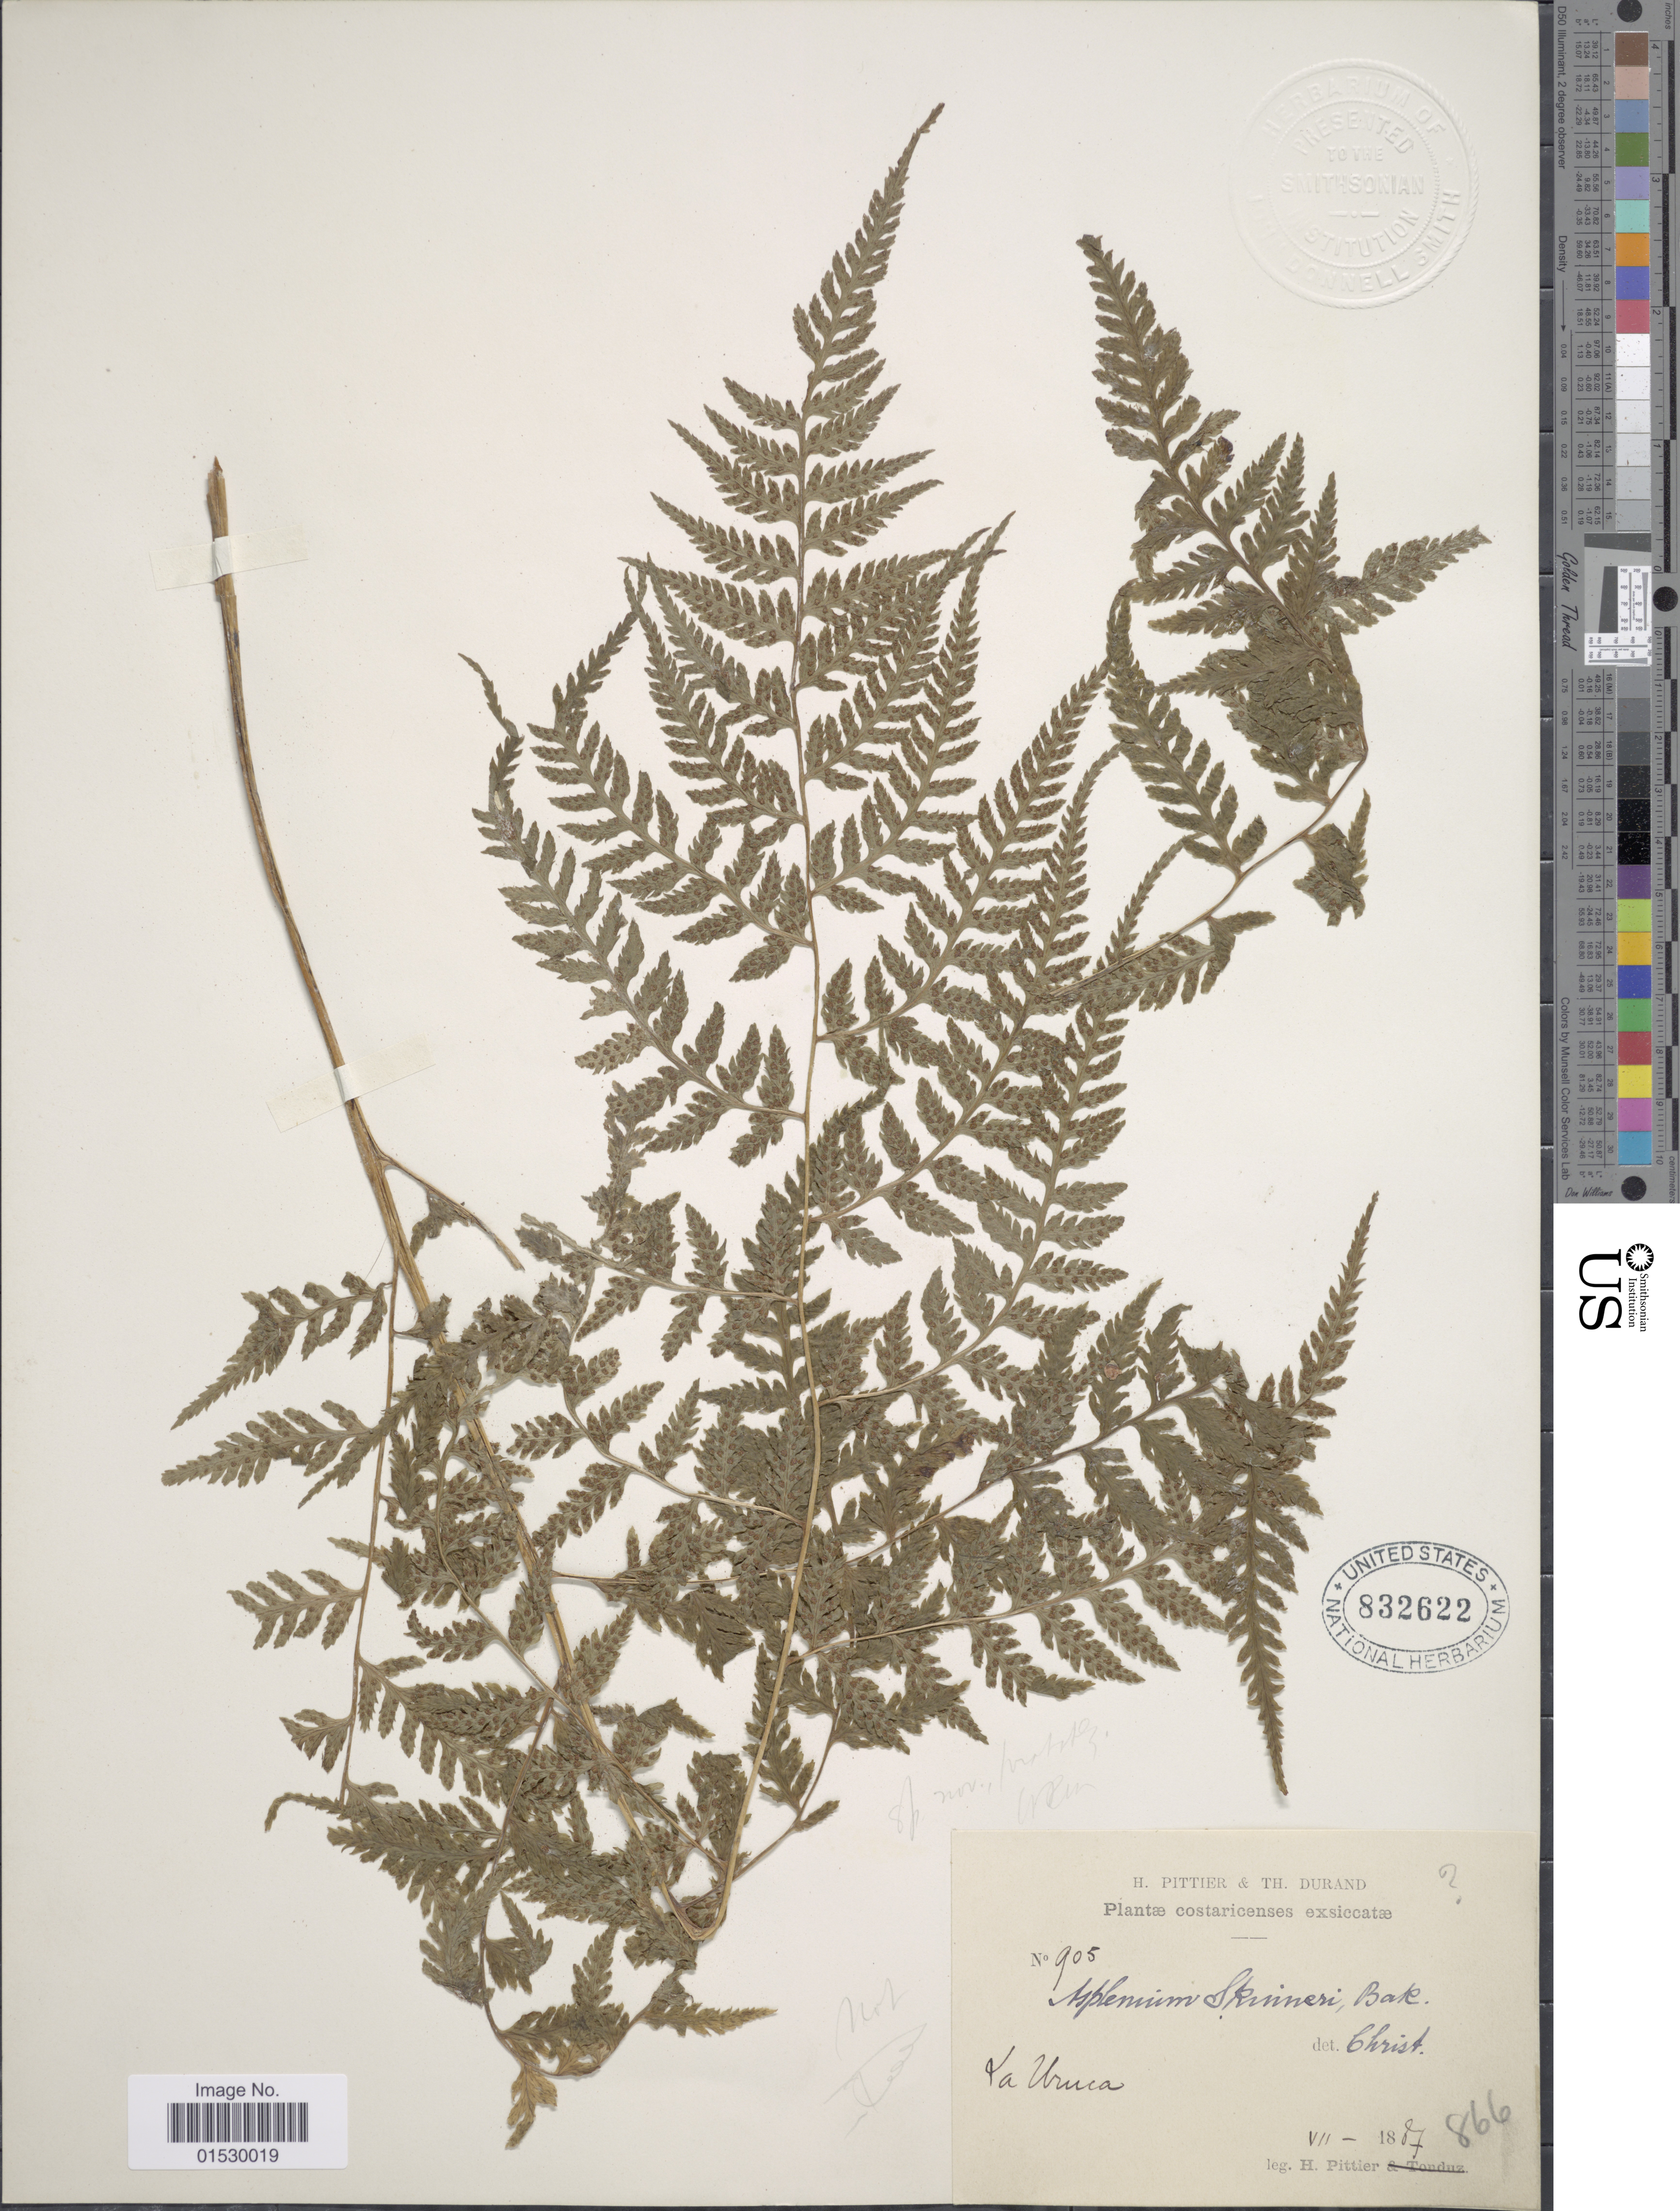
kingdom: Plantae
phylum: Tracheophyta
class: Polypodiopsida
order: Polypodiales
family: Athyriaceae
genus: Athyrium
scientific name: Athyrium palmense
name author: (Christ) Lellinger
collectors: H. F. Pittier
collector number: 905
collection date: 1807-07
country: Costa Rica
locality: La Uruca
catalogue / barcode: US 832622